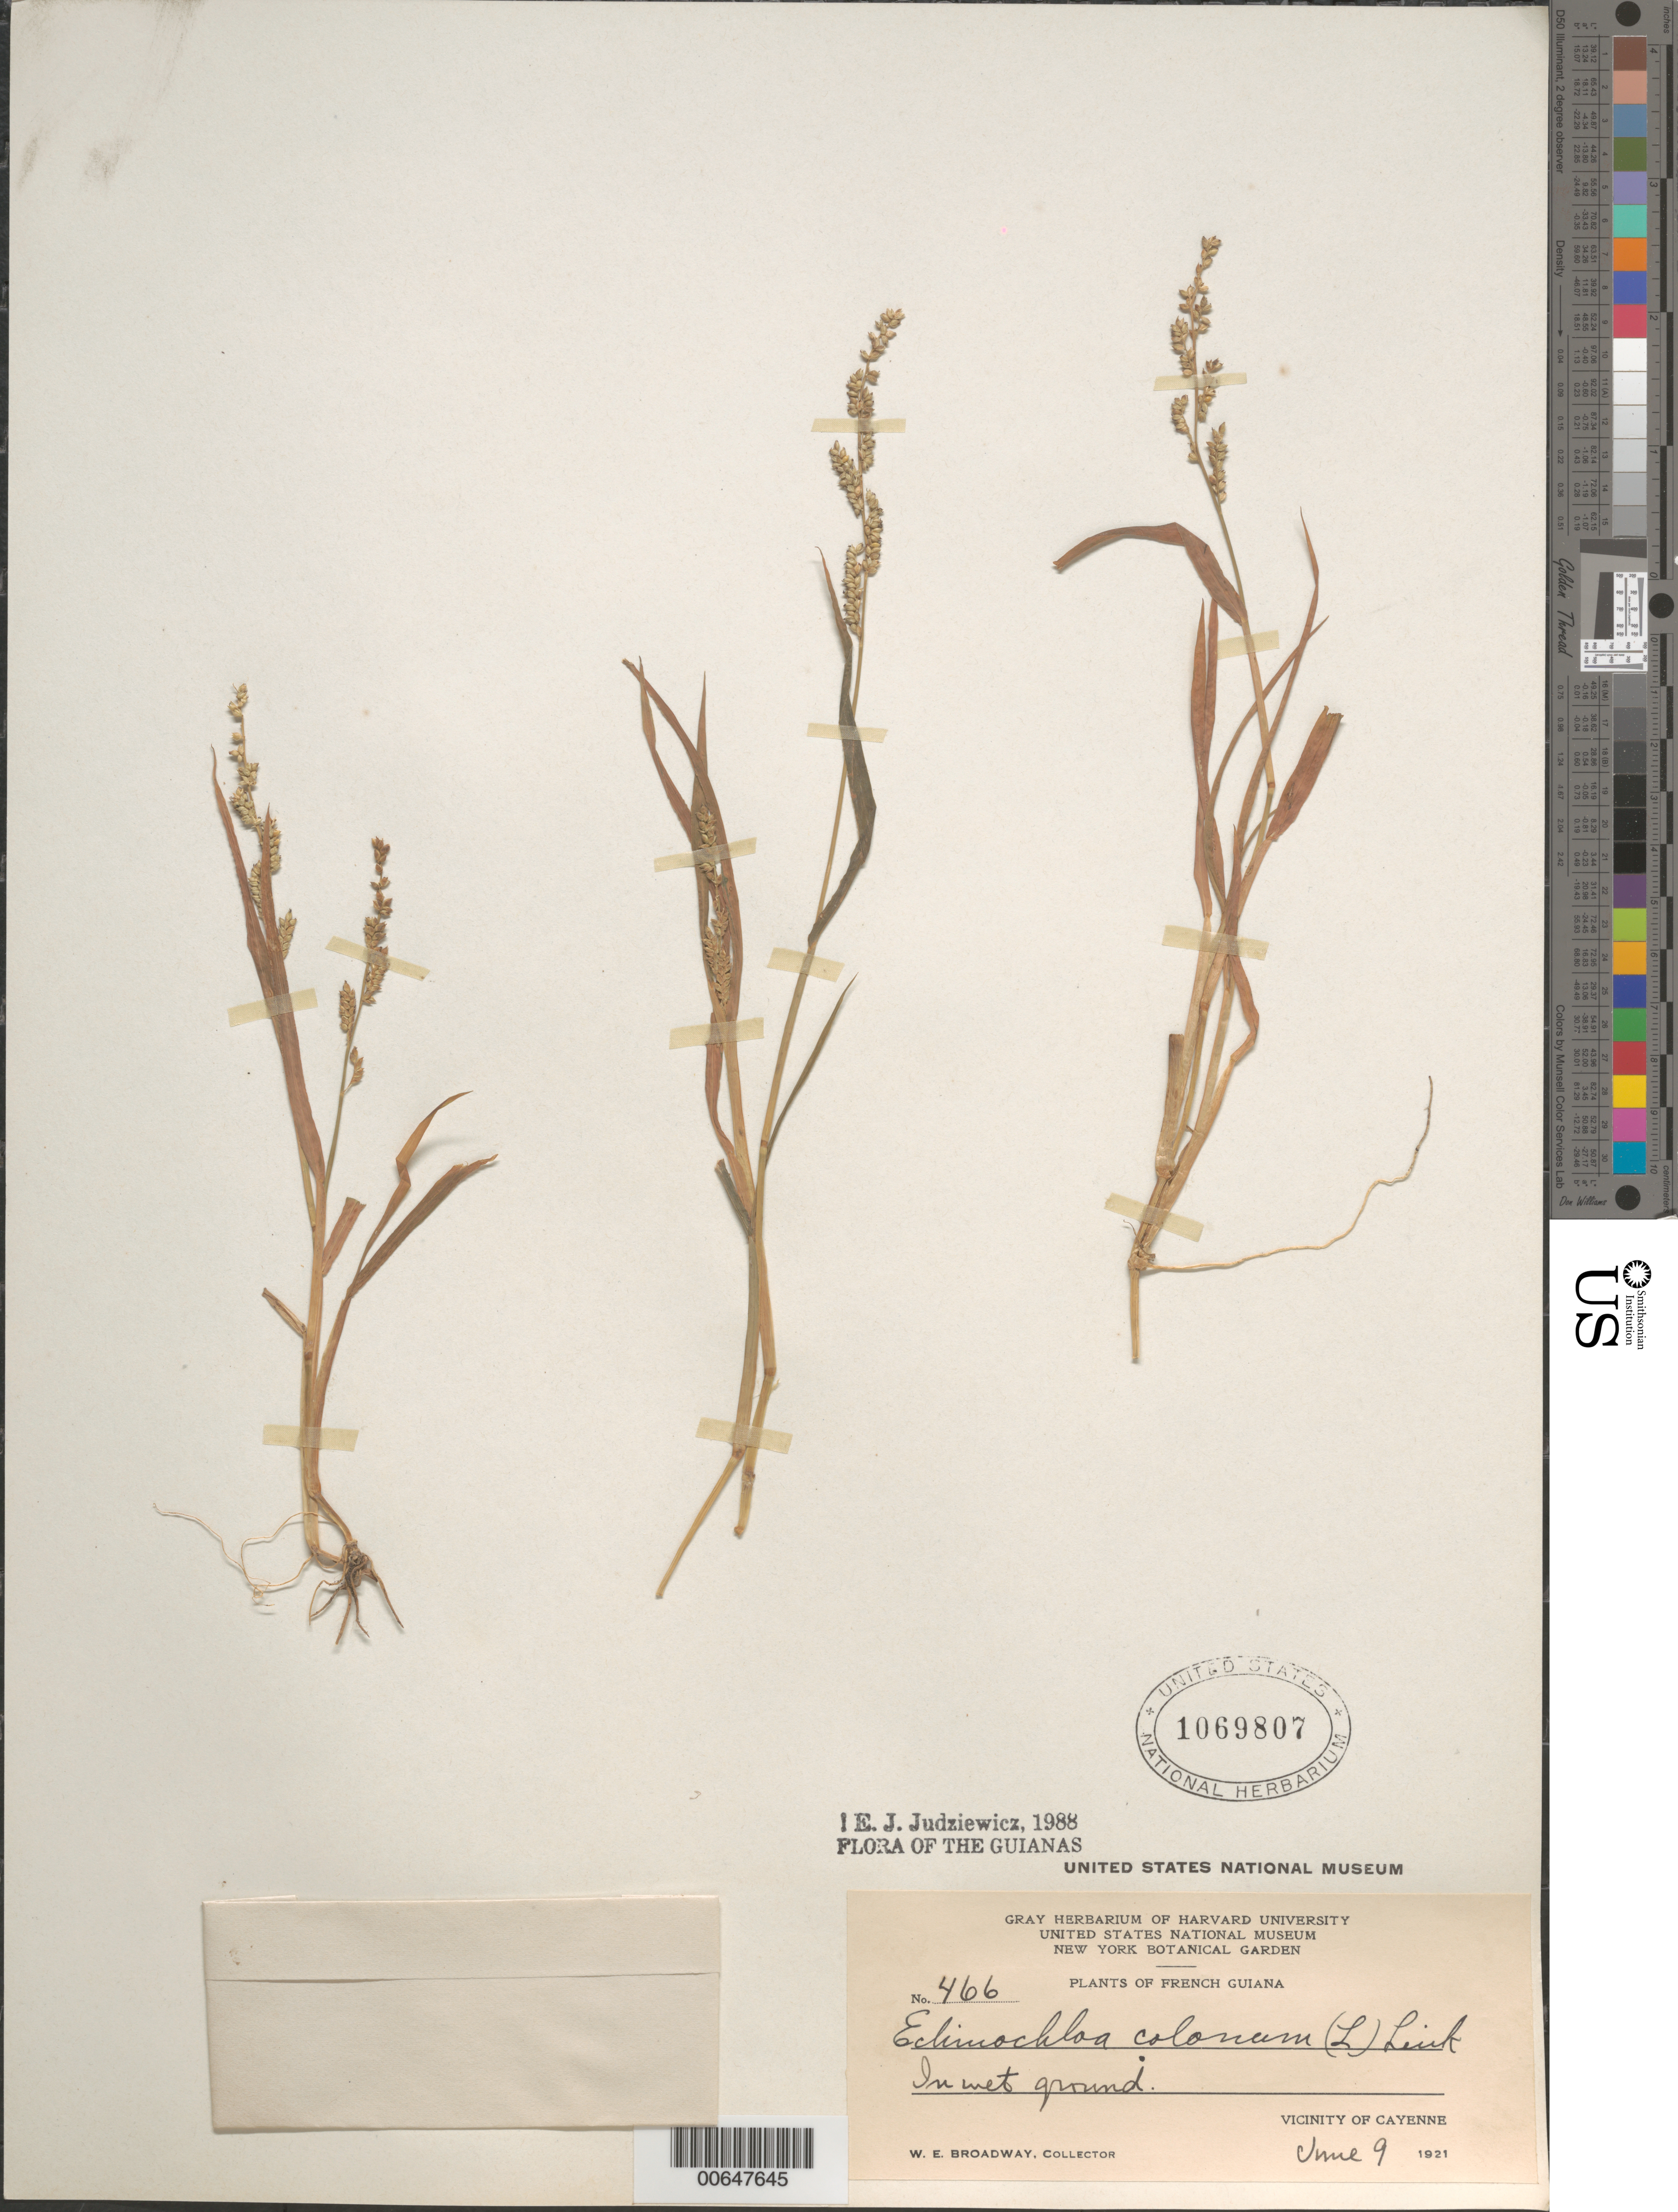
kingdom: Plantae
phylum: Tracheophyta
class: Liliopsida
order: Poales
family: Poaceae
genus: Echinochloa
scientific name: Echinochloa colona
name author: (L.) Link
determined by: Judziewicz, E. J.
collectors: W. E. Broadway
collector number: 466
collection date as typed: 9-Jun-21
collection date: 1921-06-09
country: French Guiana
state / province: Cayenne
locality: Cayenne, vic.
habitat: Wet ground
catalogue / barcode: US 1069807